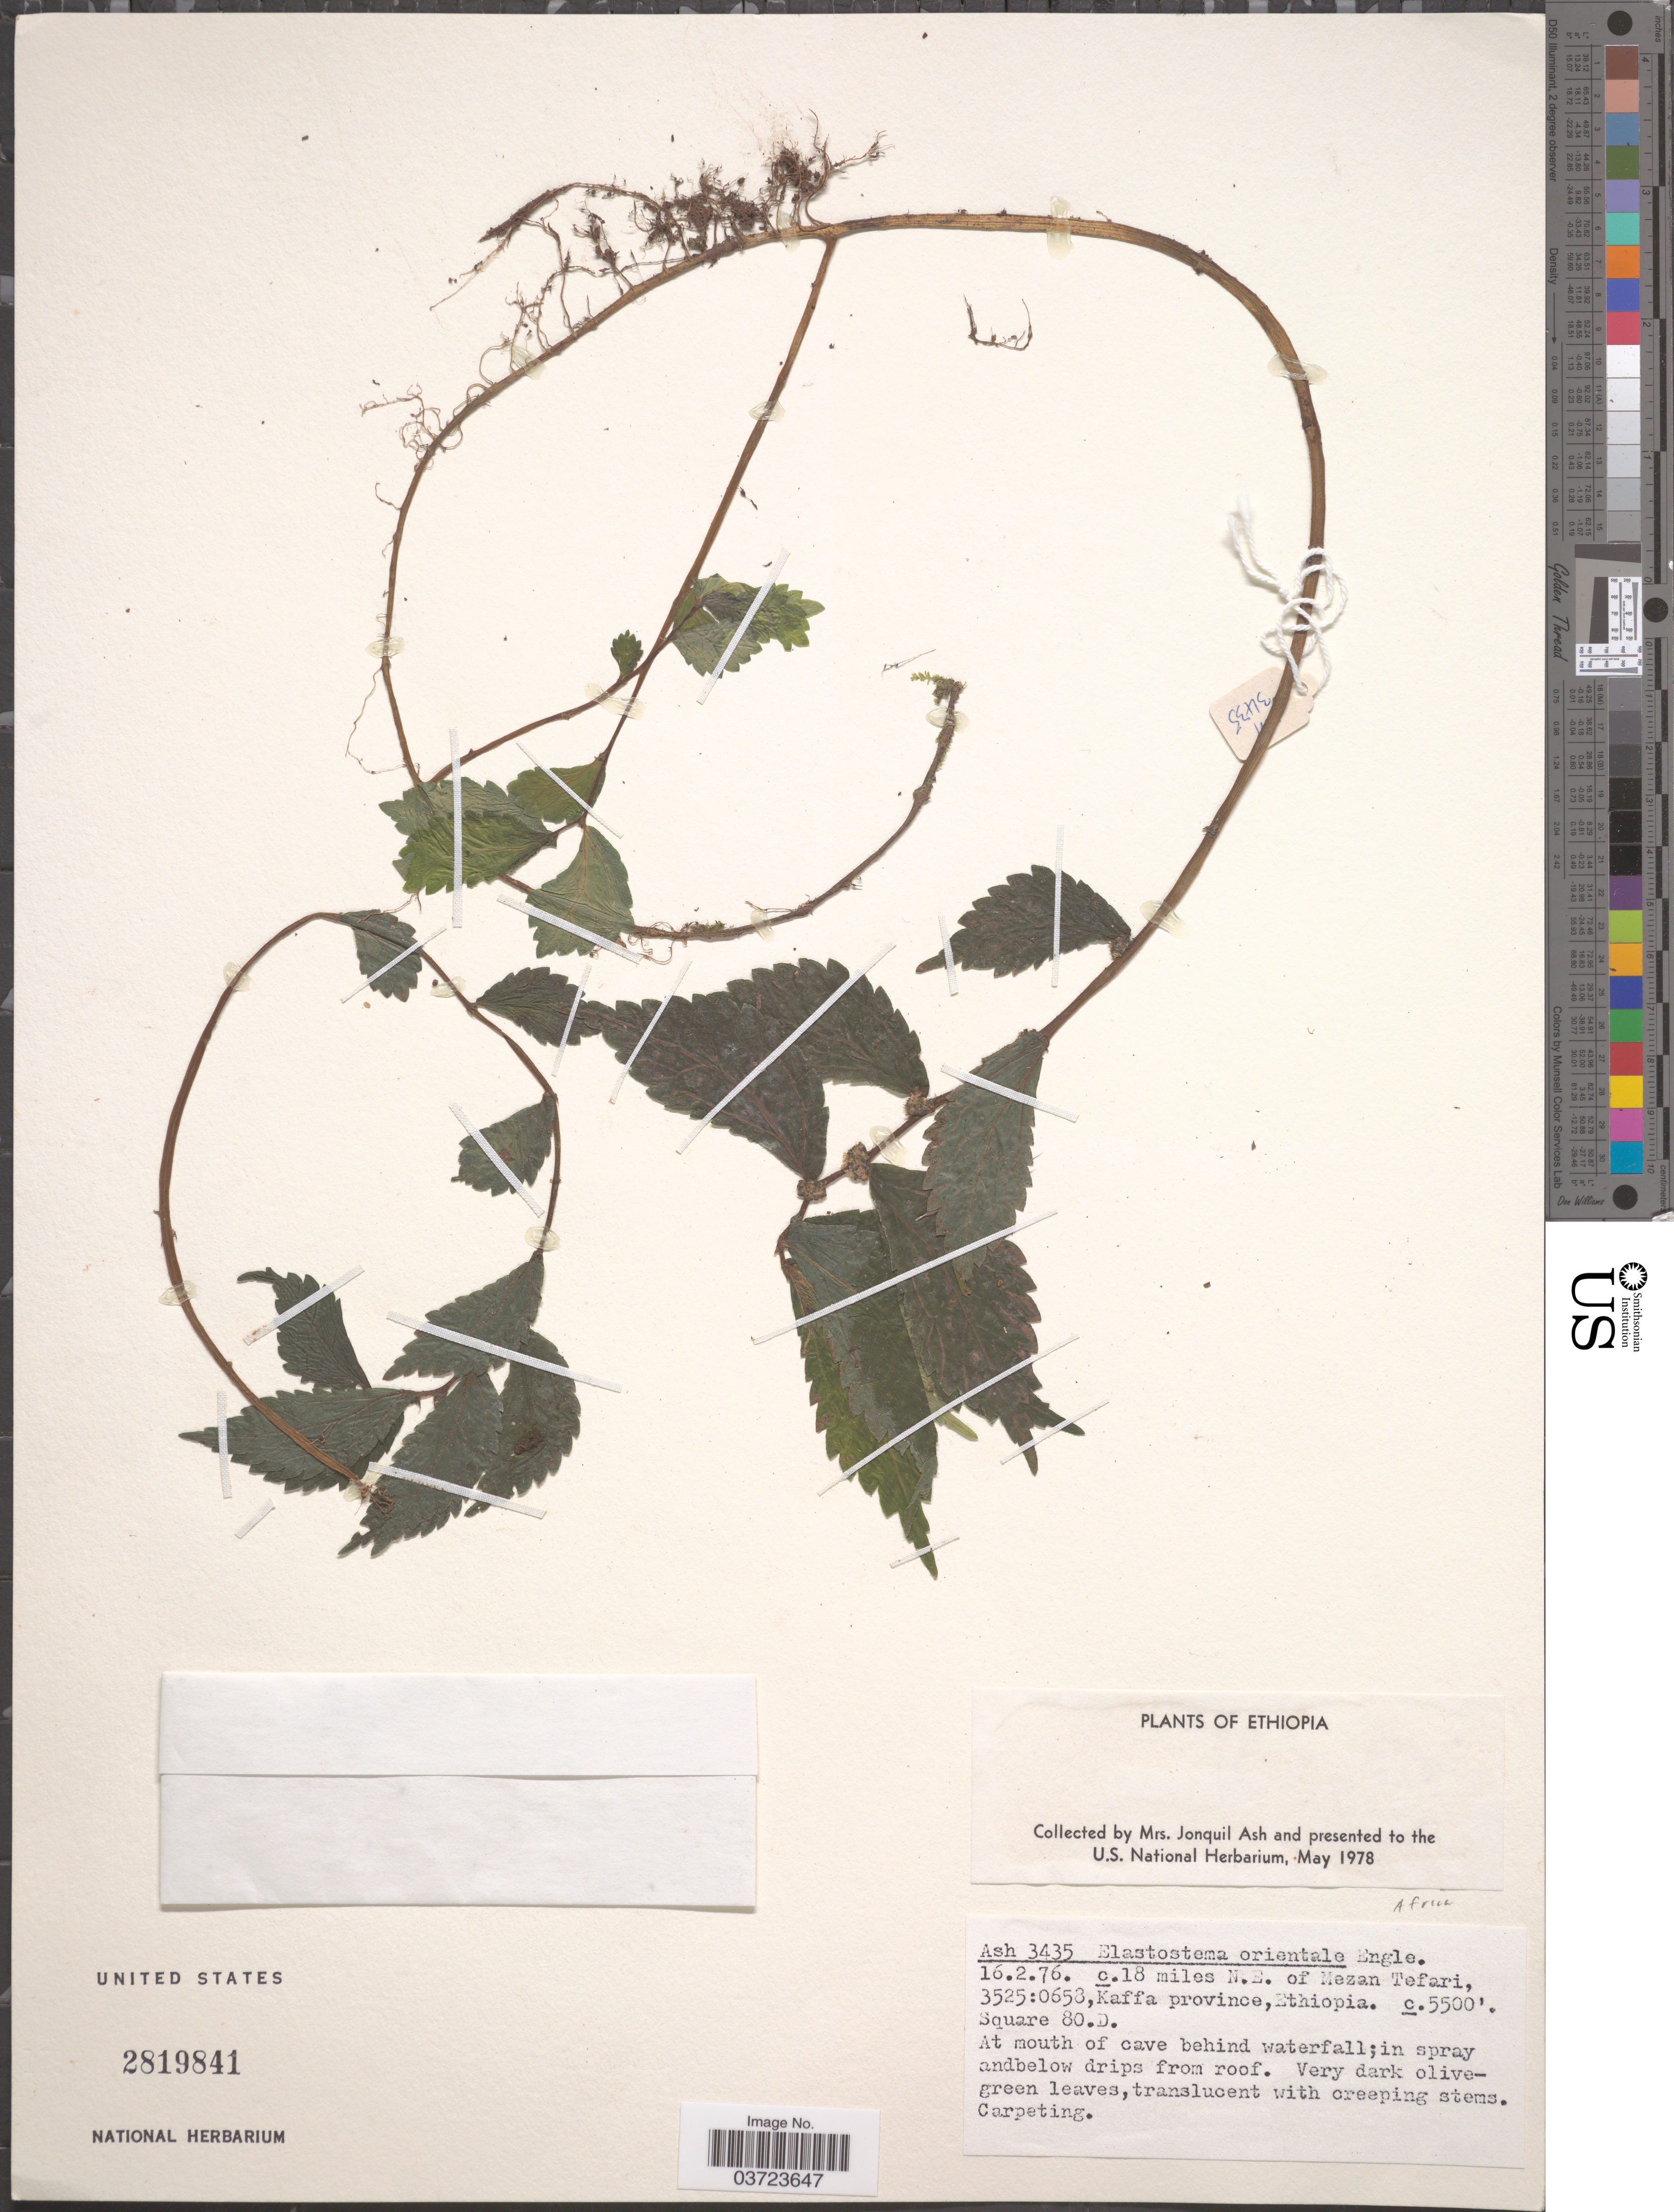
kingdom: Plantae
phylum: Tracheophyta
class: Magnoliopsida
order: Rosales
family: Urticaceae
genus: Elatostema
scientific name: Elatostema orientale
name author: Engl.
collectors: J. Ash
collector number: Ash 3435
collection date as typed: Transcribed d/m/y: 16/2/76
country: Ethiopia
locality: C. 18 miles N.E. of Mezan Tefari, 3525:0658, Kaffa province.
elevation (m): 1676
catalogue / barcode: US 2819841